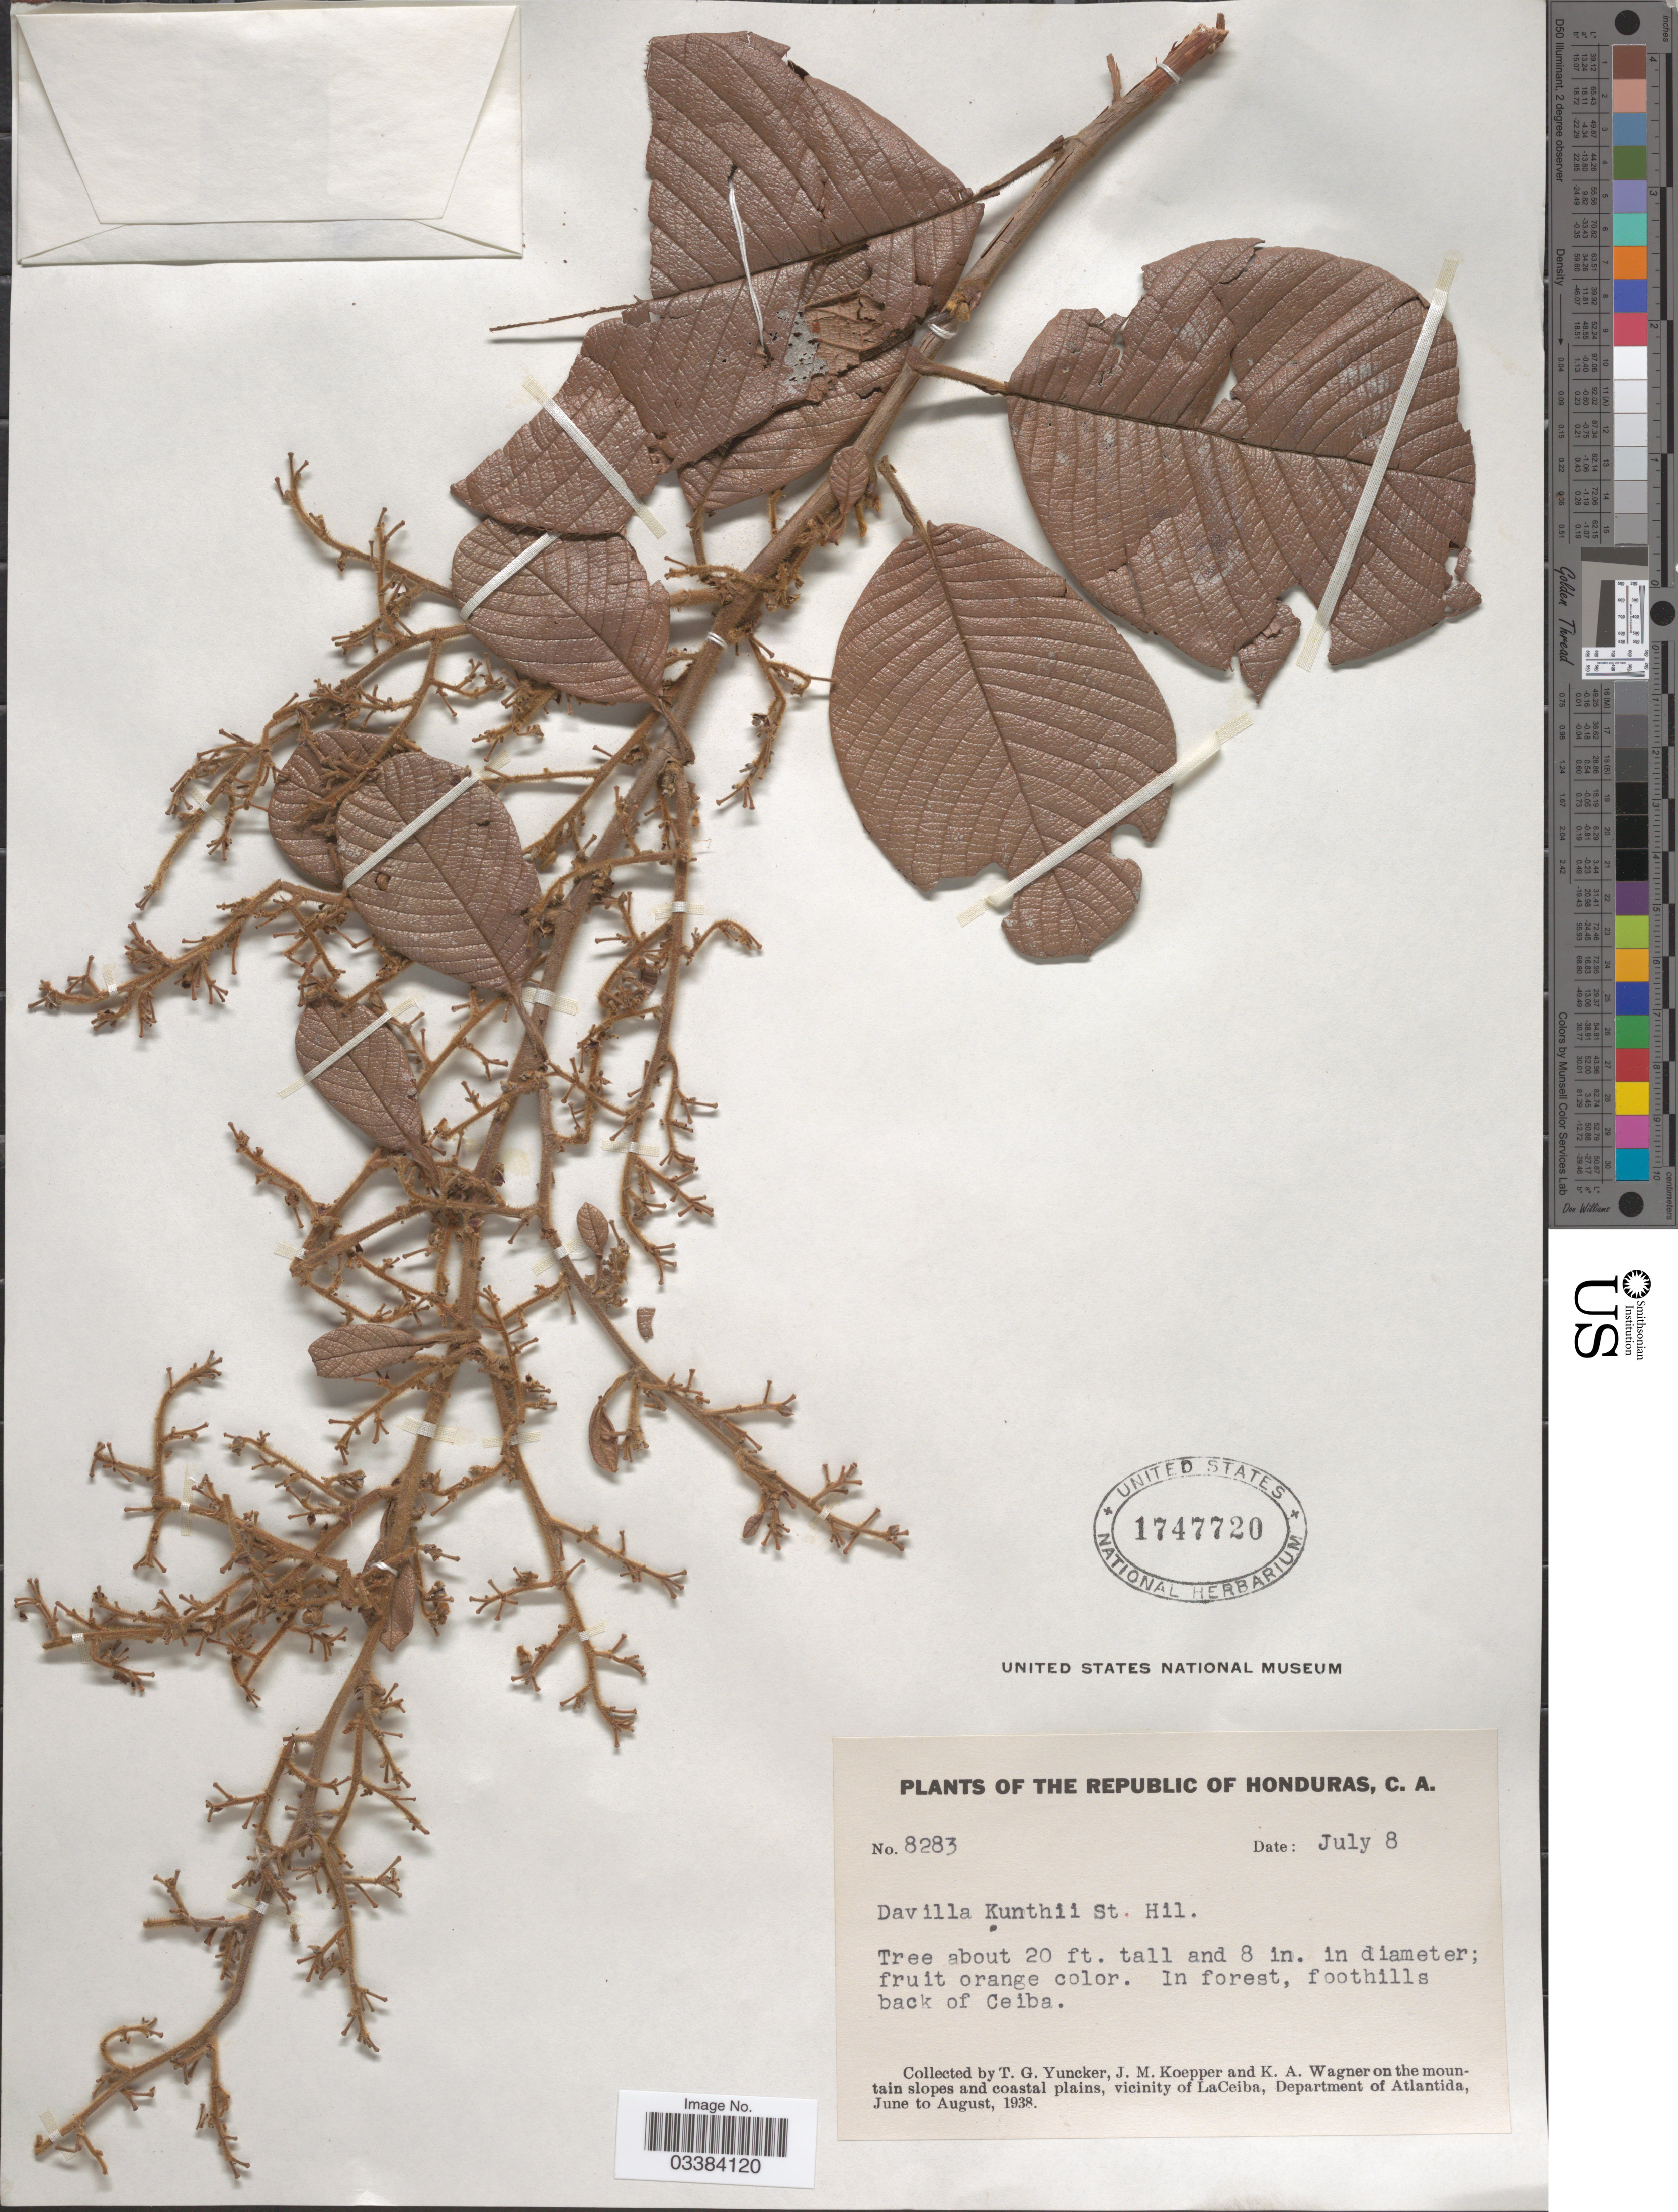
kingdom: Plantae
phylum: Tracheophyta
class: Magnoliopsida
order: Dilleniales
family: Dilleniaceae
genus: Davilla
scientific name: Davilla kunthii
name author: A. St.-Hil.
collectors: T. G. Yuncker, J. M. Koepper & K. A. Wagner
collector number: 8283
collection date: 1938-07-08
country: Honduras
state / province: Atlántida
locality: The Republic of Honduras. In forest, foothills back of Ceiba. On the mountain slopes and coastal plains, vicinity of LaCeiba, Department of Atlantida.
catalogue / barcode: US 1747720